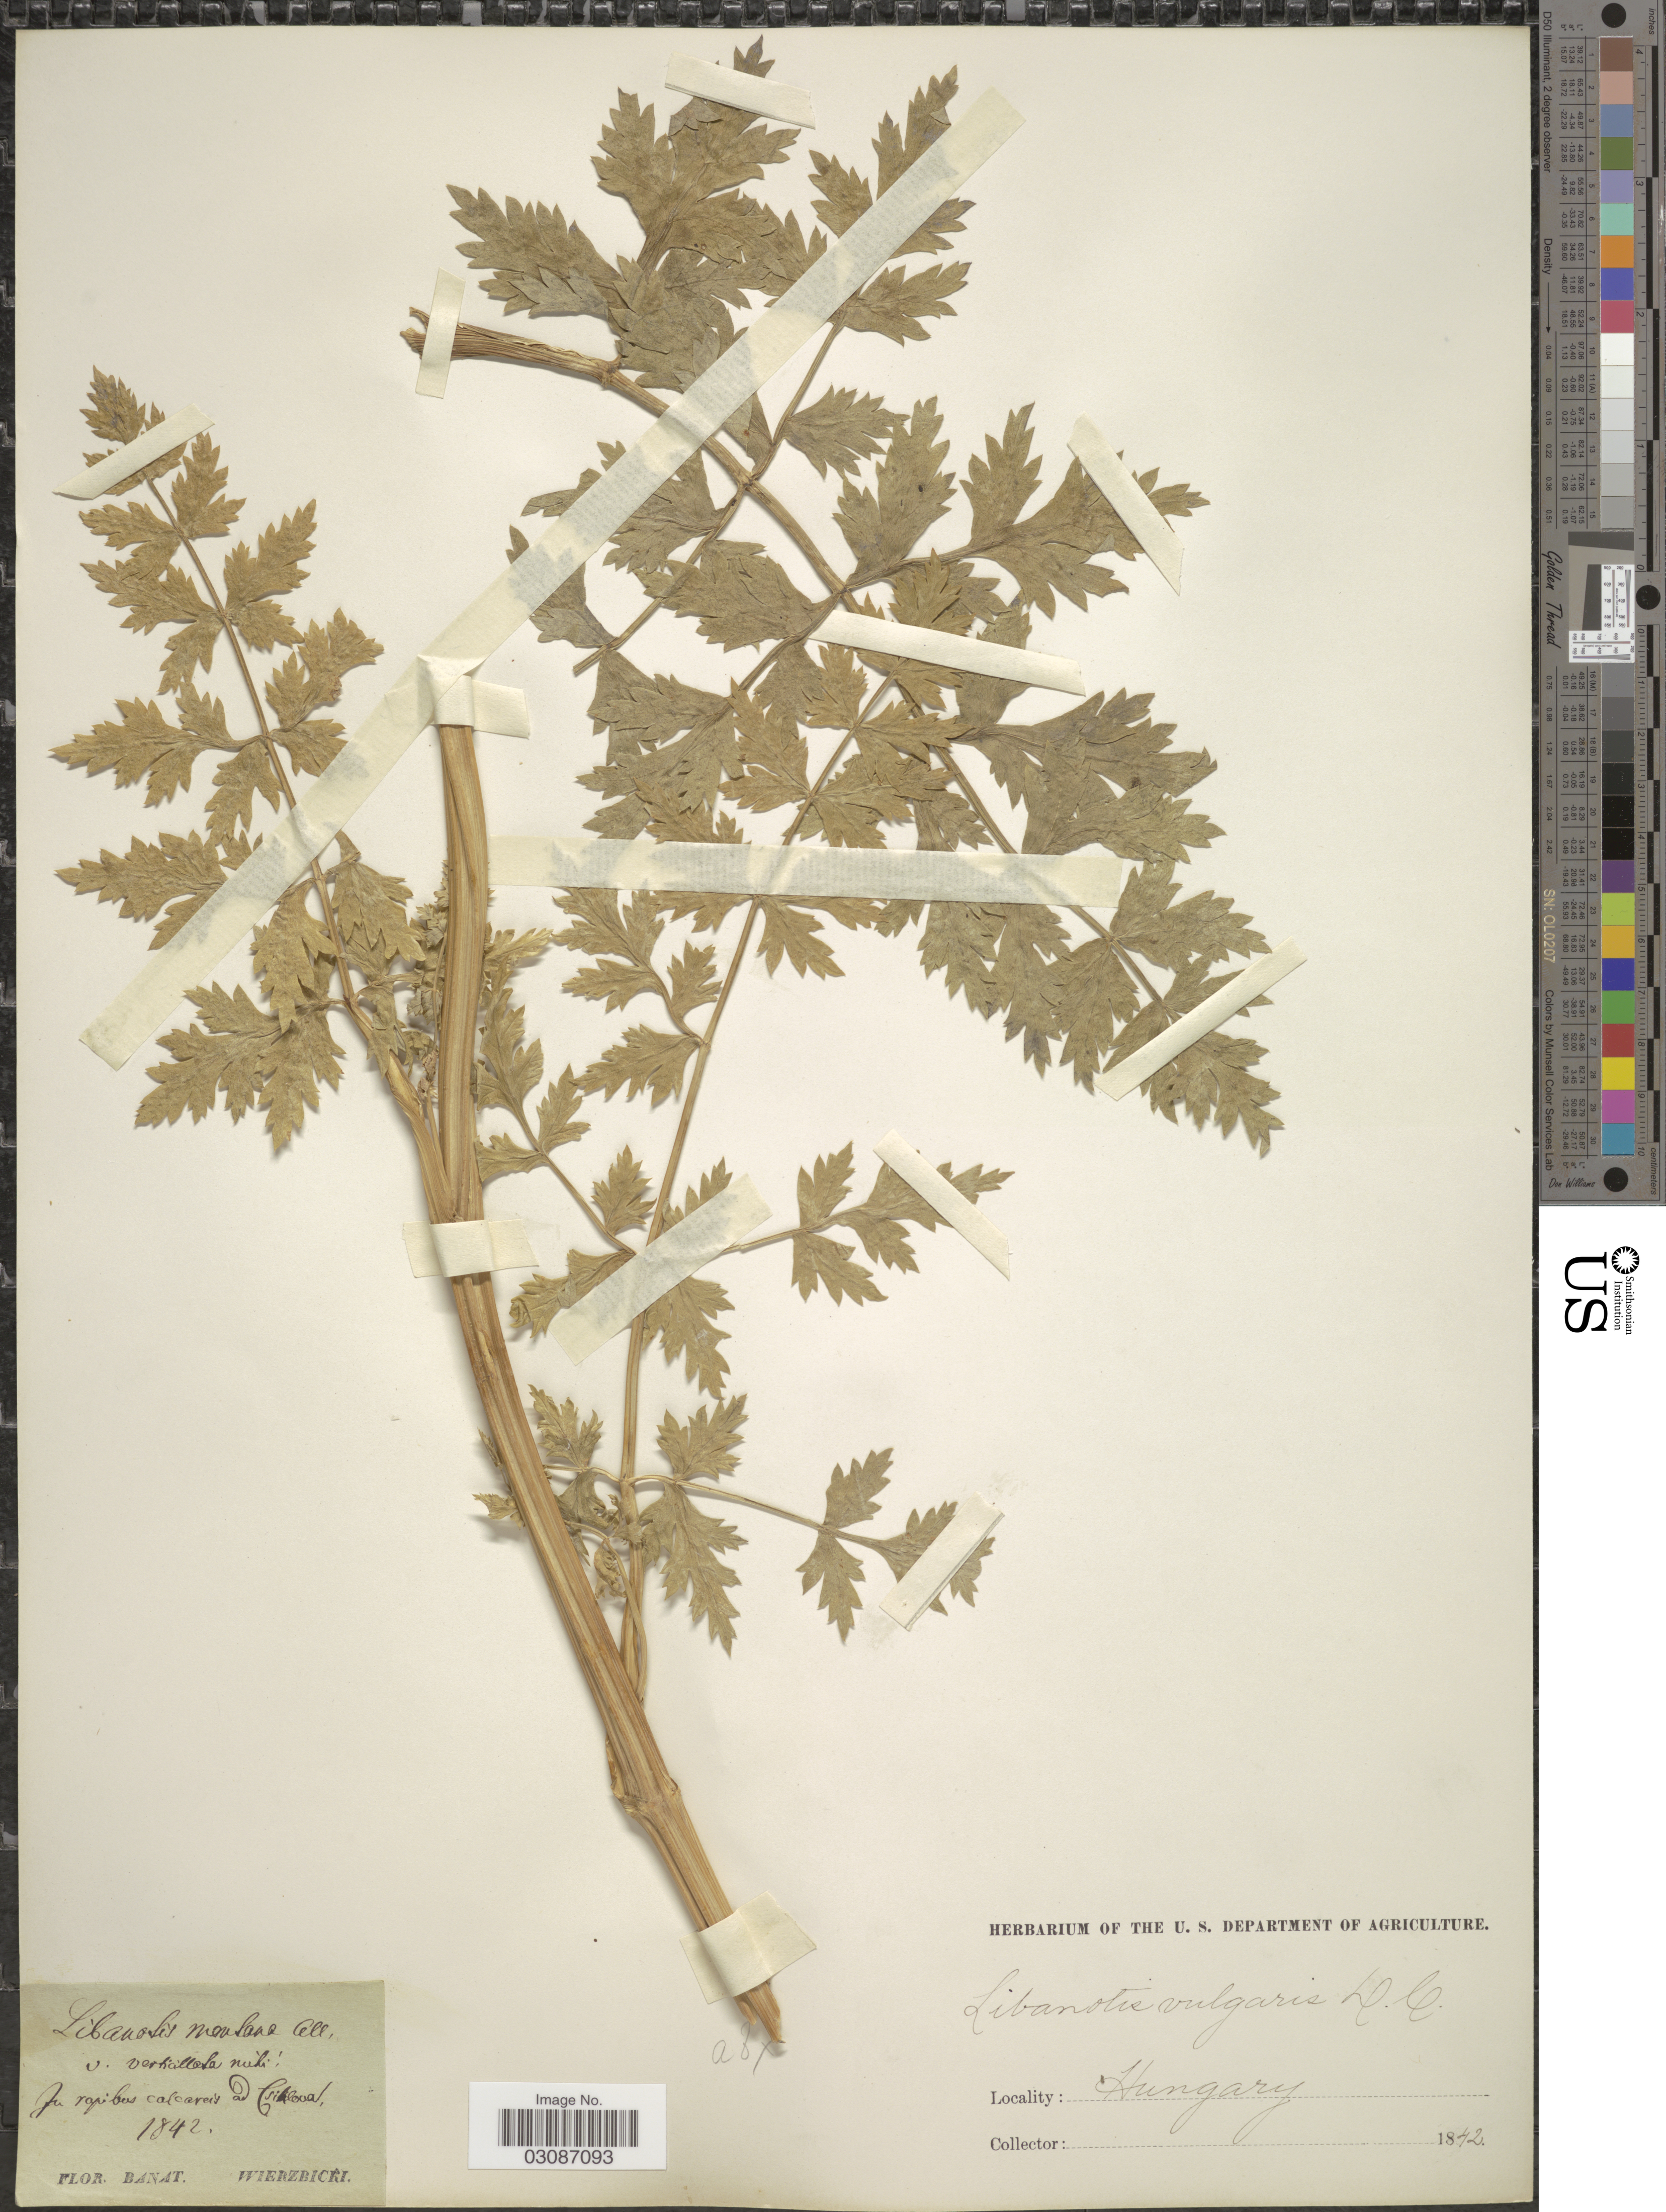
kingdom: Plantae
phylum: Tracheophyta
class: Magnoliopsida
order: Apiales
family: Apiaceae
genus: Seseli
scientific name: Seseli libanotis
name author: Koch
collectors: Wierzbicki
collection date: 1842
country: Hungary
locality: Banat. In ropibus calcareis ad Csikboal. [interpreted]